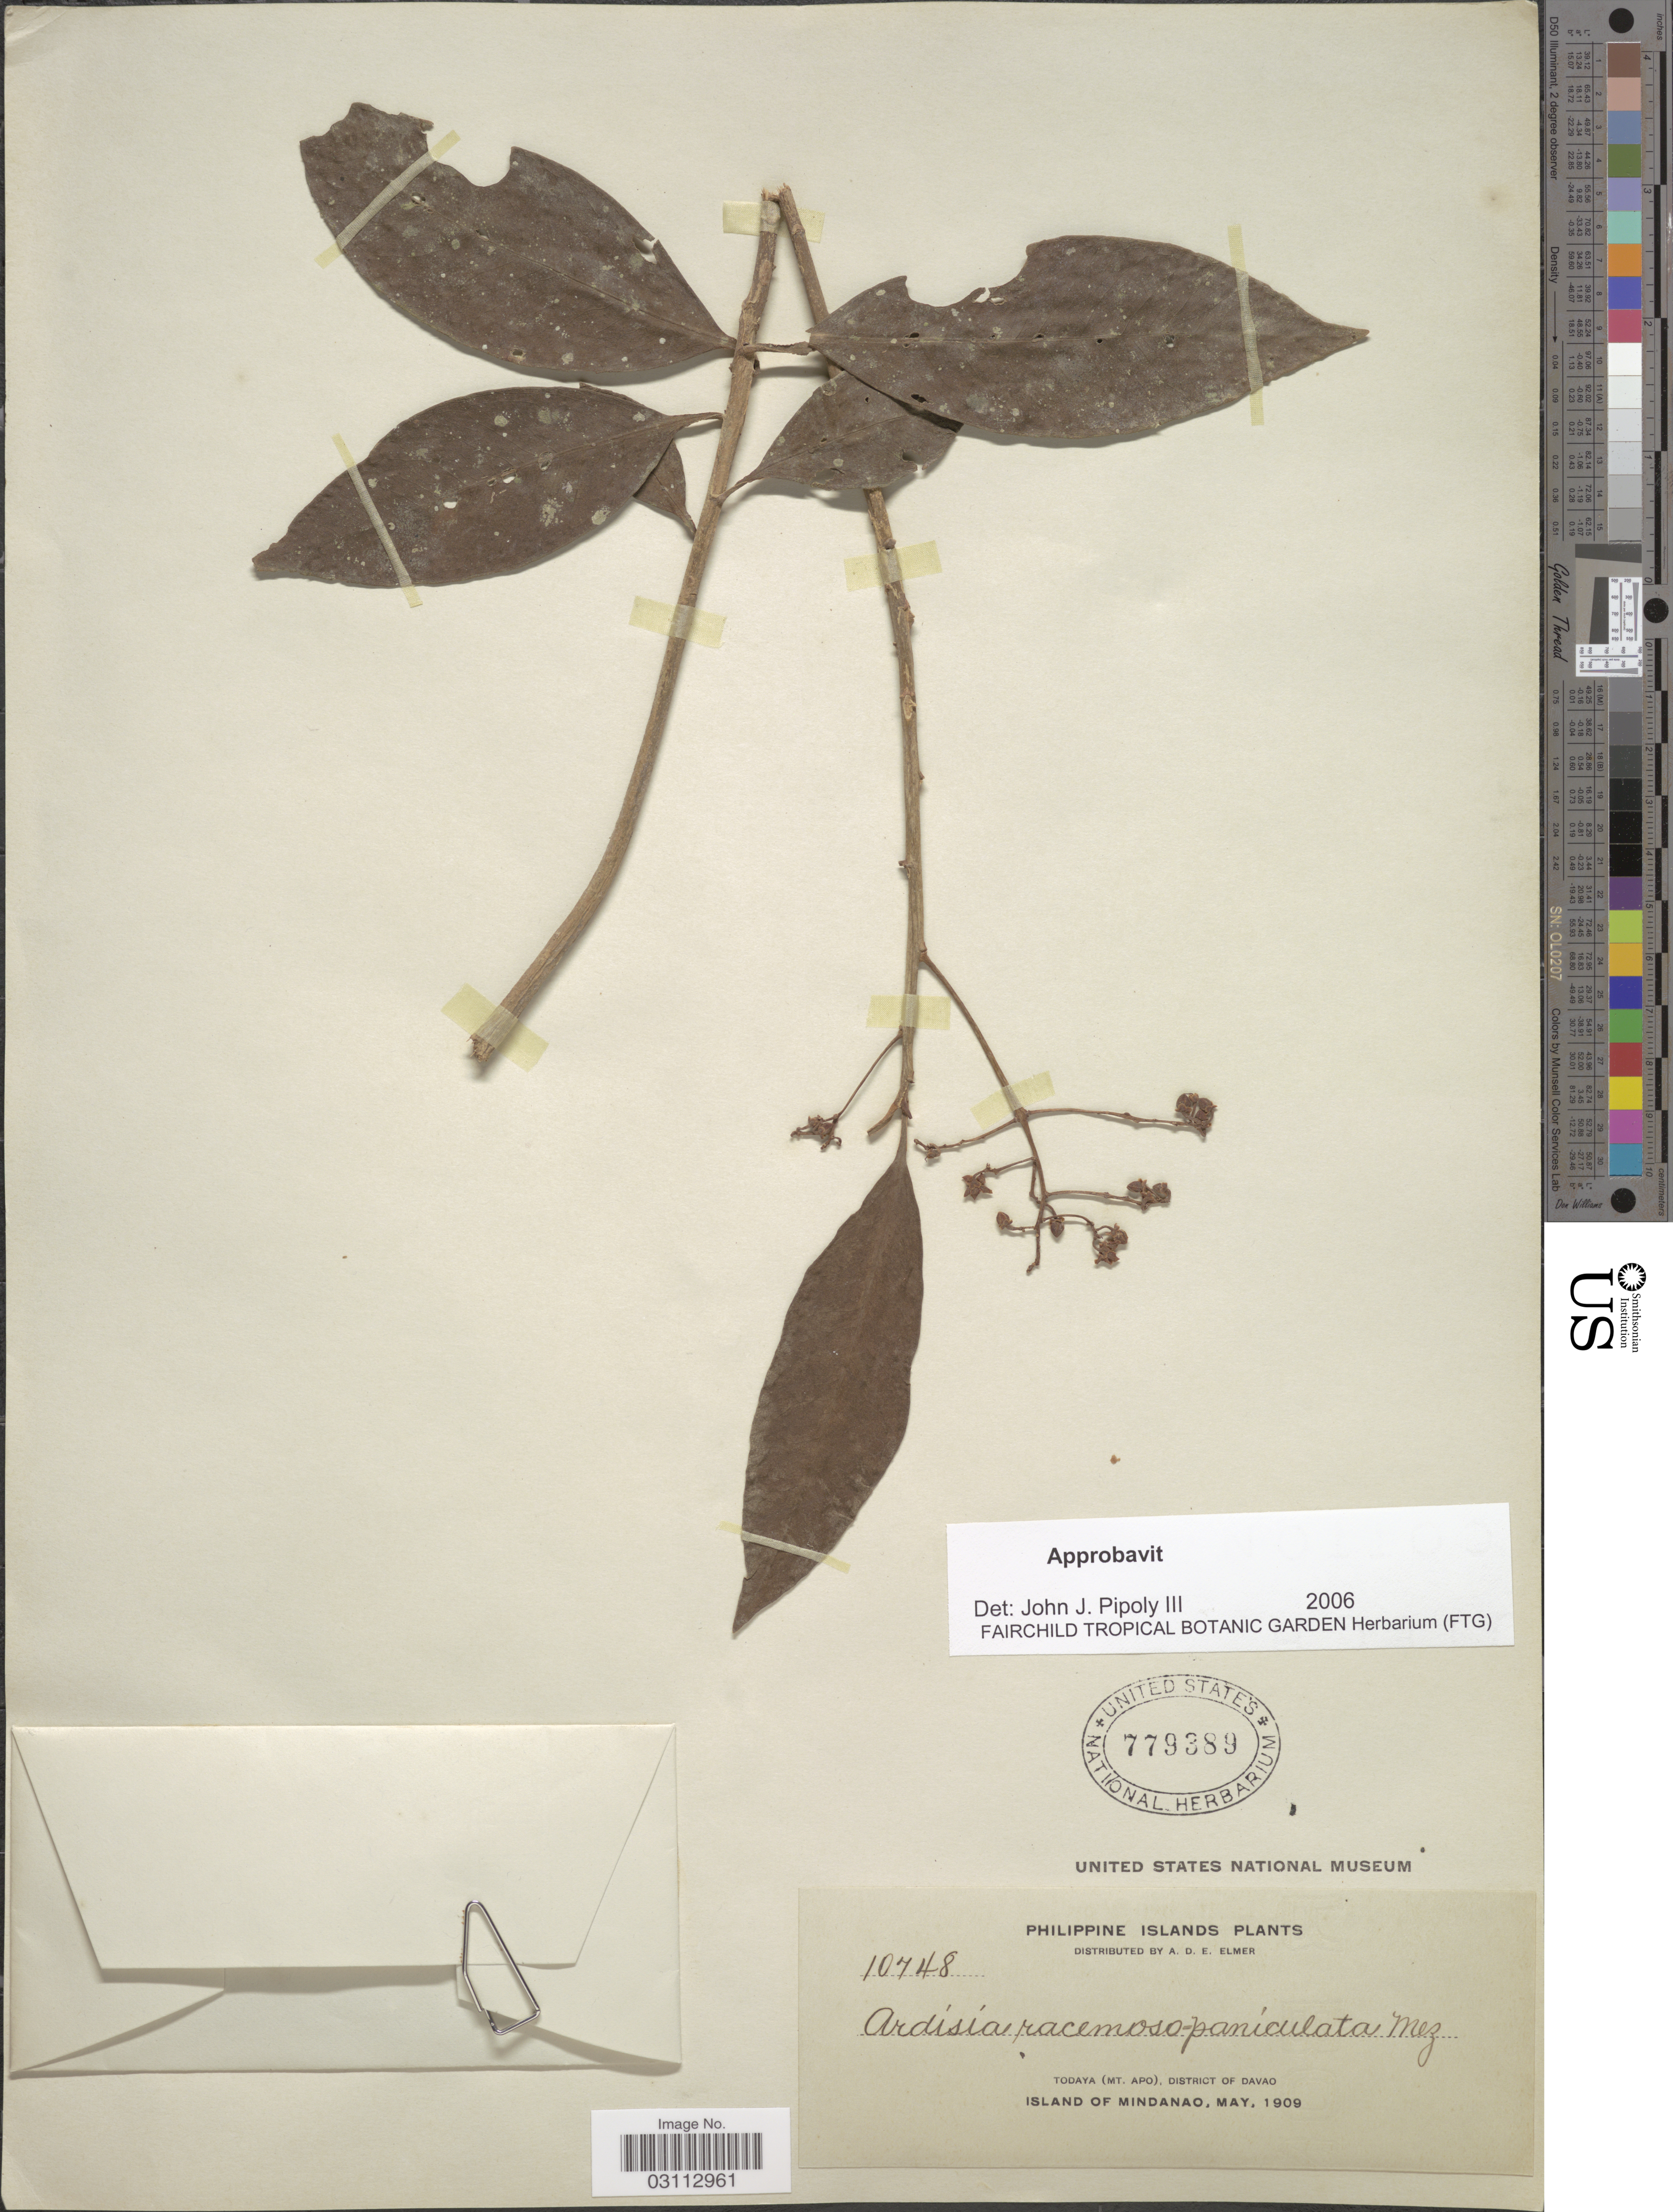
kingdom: Plantae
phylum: Tracheophyta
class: Magnoliopsida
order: Ericales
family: Primulaceae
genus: Ardisia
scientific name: Ardisia racemosopaniculata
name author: Mez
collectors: A. D. E. Elmer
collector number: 10748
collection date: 1909-05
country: Philippines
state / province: Davao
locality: Todaya (Mt. Apo), District of Davao. Island of Mindanao.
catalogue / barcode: US 779389